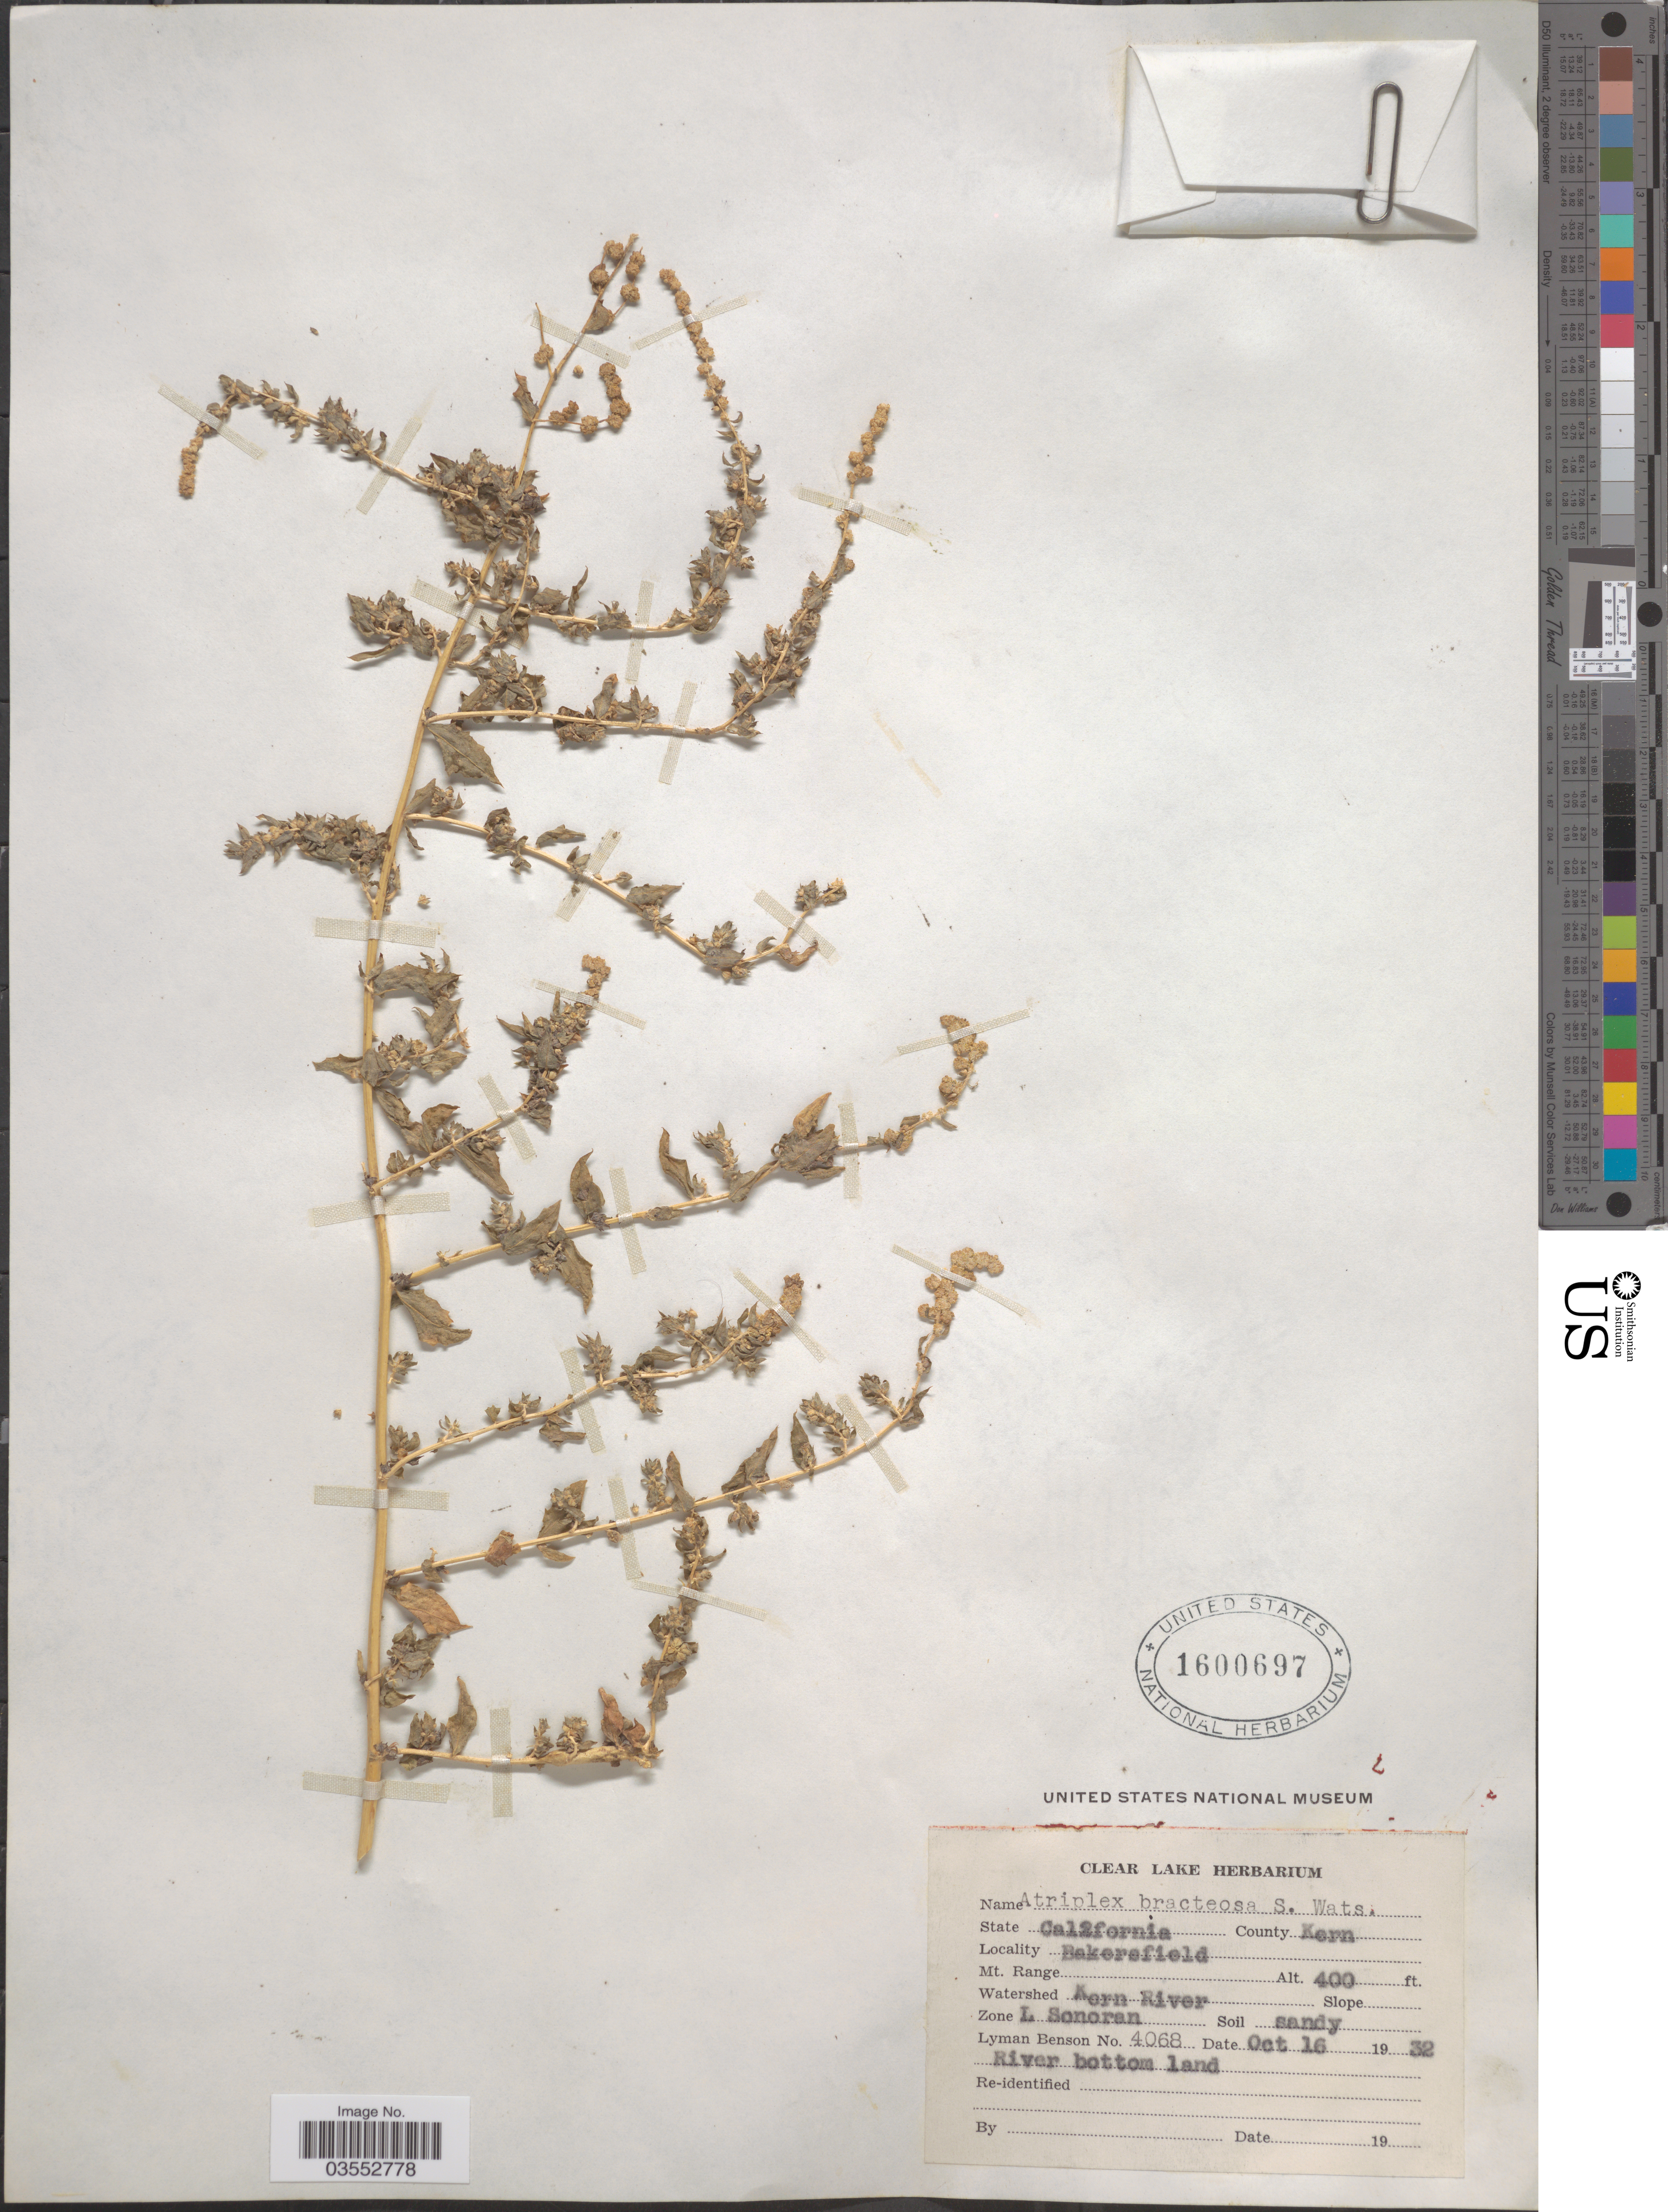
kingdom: Plantae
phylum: Tracheophyta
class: Magnoliopsida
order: Caryophyllales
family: Amaranthaceae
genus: Atriplex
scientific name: Atriplex serenana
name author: A. Nelson ex Abrams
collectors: L. D. Benson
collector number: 4068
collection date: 1932-10-16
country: United States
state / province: California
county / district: Kern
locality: County Kern. Bakersfield. Watershed Kern River. Zone L. Sonoran.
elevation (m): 122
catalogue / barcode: US 1600697